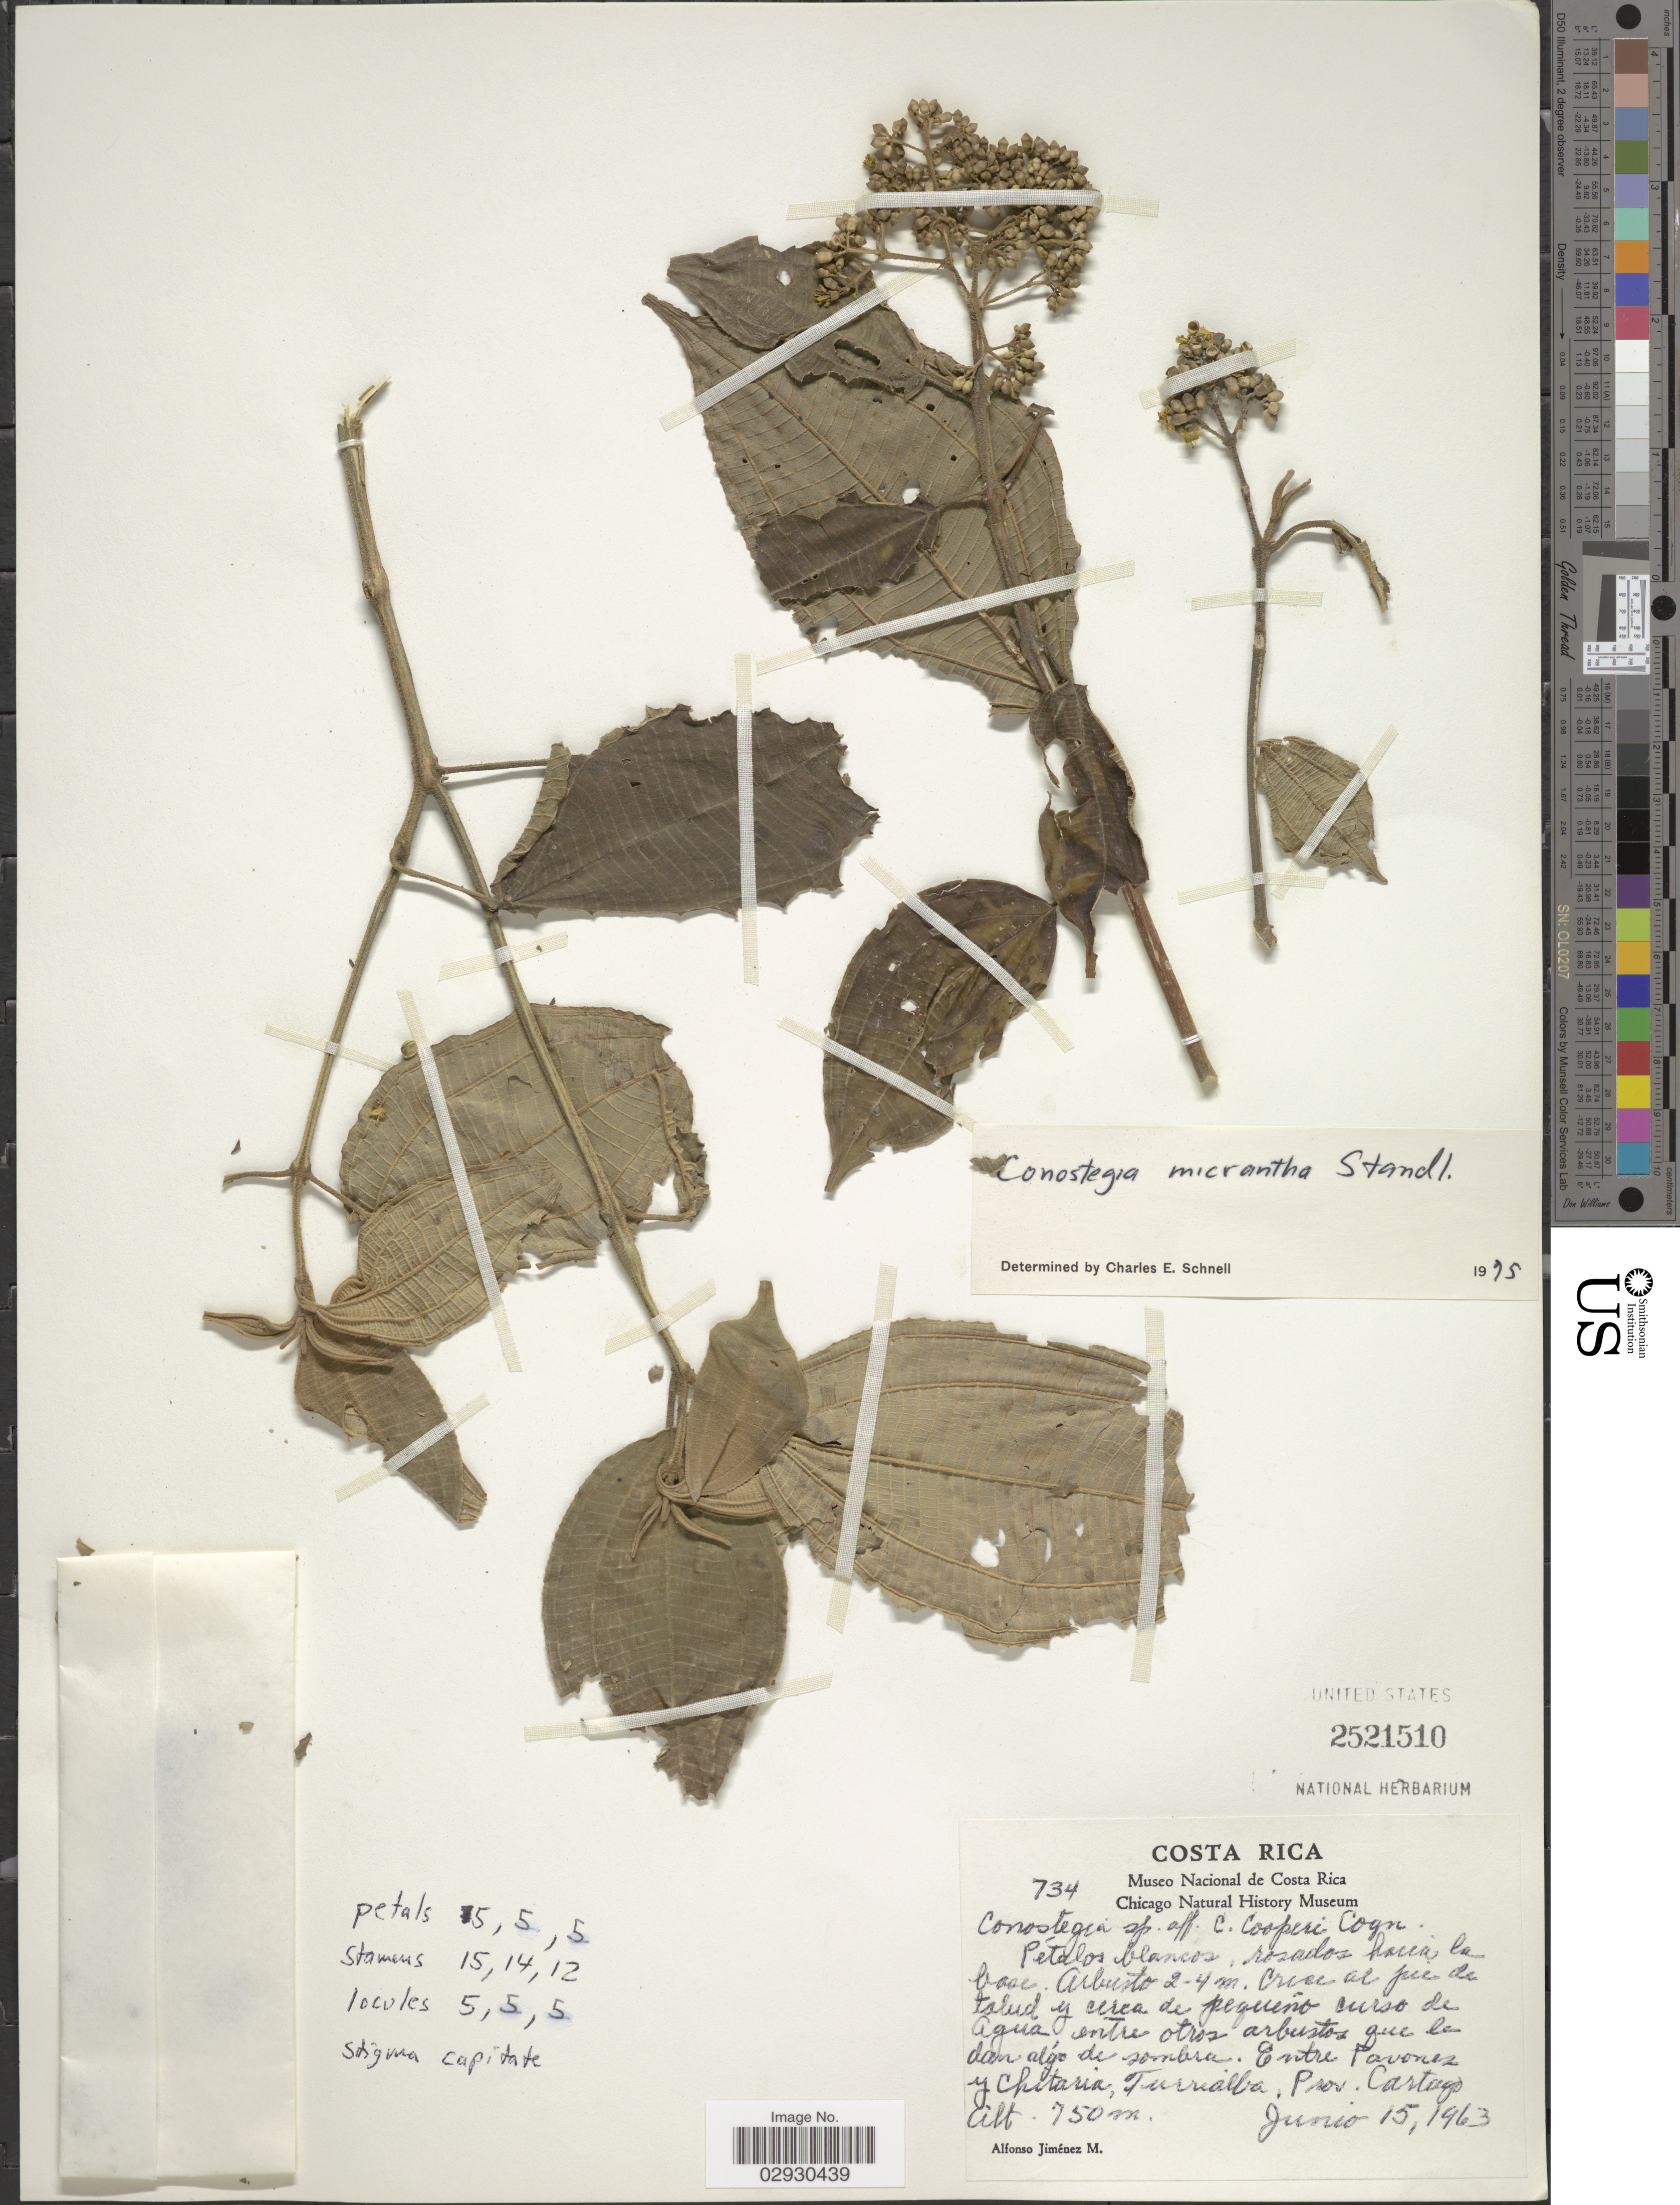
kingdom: Plantae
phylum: Tracheophyta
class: Magnoliopsida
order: Myrtales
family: Melastomataceae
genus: Conostegia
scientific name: Conostegia micrantha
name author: Standl.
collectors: A. Jimenez M.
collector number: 734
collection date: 1963-06-15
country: Costa Rica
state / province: Cartago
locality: Entre Pavonez y Chitaria, Turrialba. Prov. Cartago.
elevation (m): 750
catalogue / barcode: US 2521510